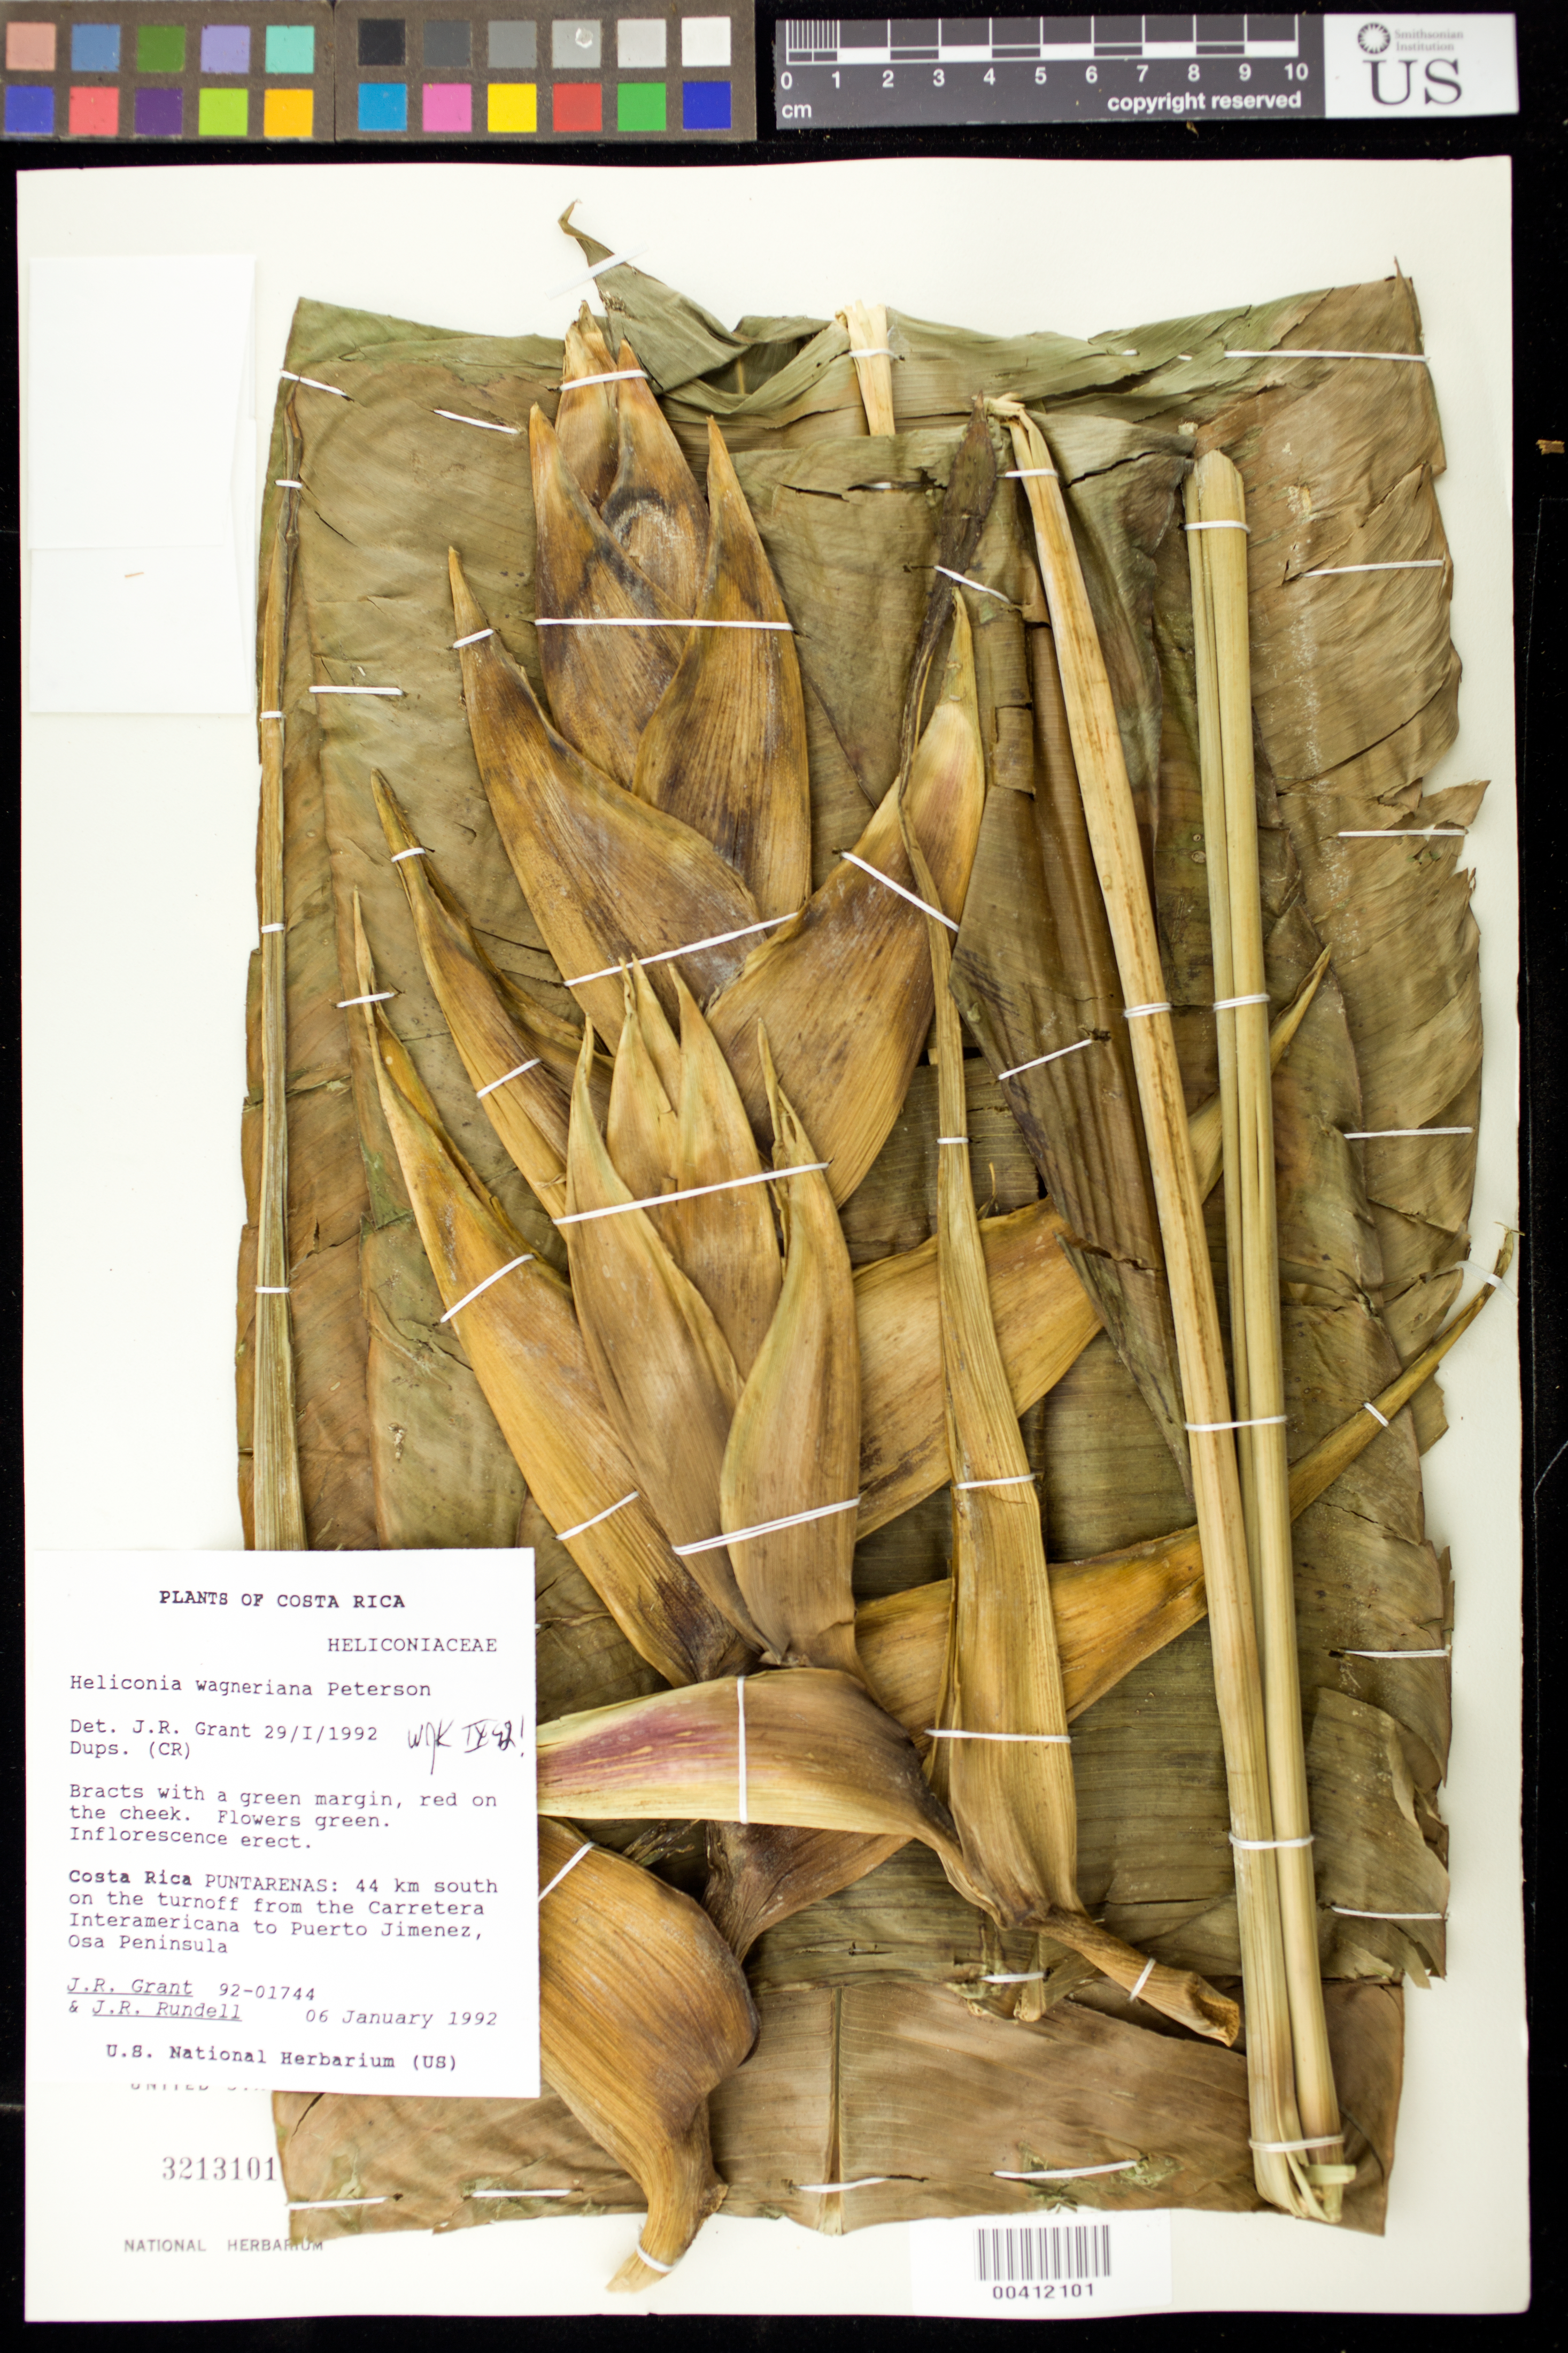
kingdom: Plantae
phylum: Tracheophyta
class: Liliopsida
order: Zingiberales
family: Heliconiaceae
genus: Heliconia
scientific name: Heliconia wagneriana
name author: Petersen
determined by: Kress, W. J., (US), Smithsonian Institution - National Museum of Natural History (UNITED STATES)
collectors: J. R. Grant & J. R. Rundell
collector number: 92-01744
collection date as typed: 06 Jan 1992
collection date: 1992-01-06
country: Costa Rica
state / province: Puntarenas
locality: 44 km s on the turnoff from the carretera interamericana to puerto jimenez, osa peninsula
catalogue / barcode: US 3213101